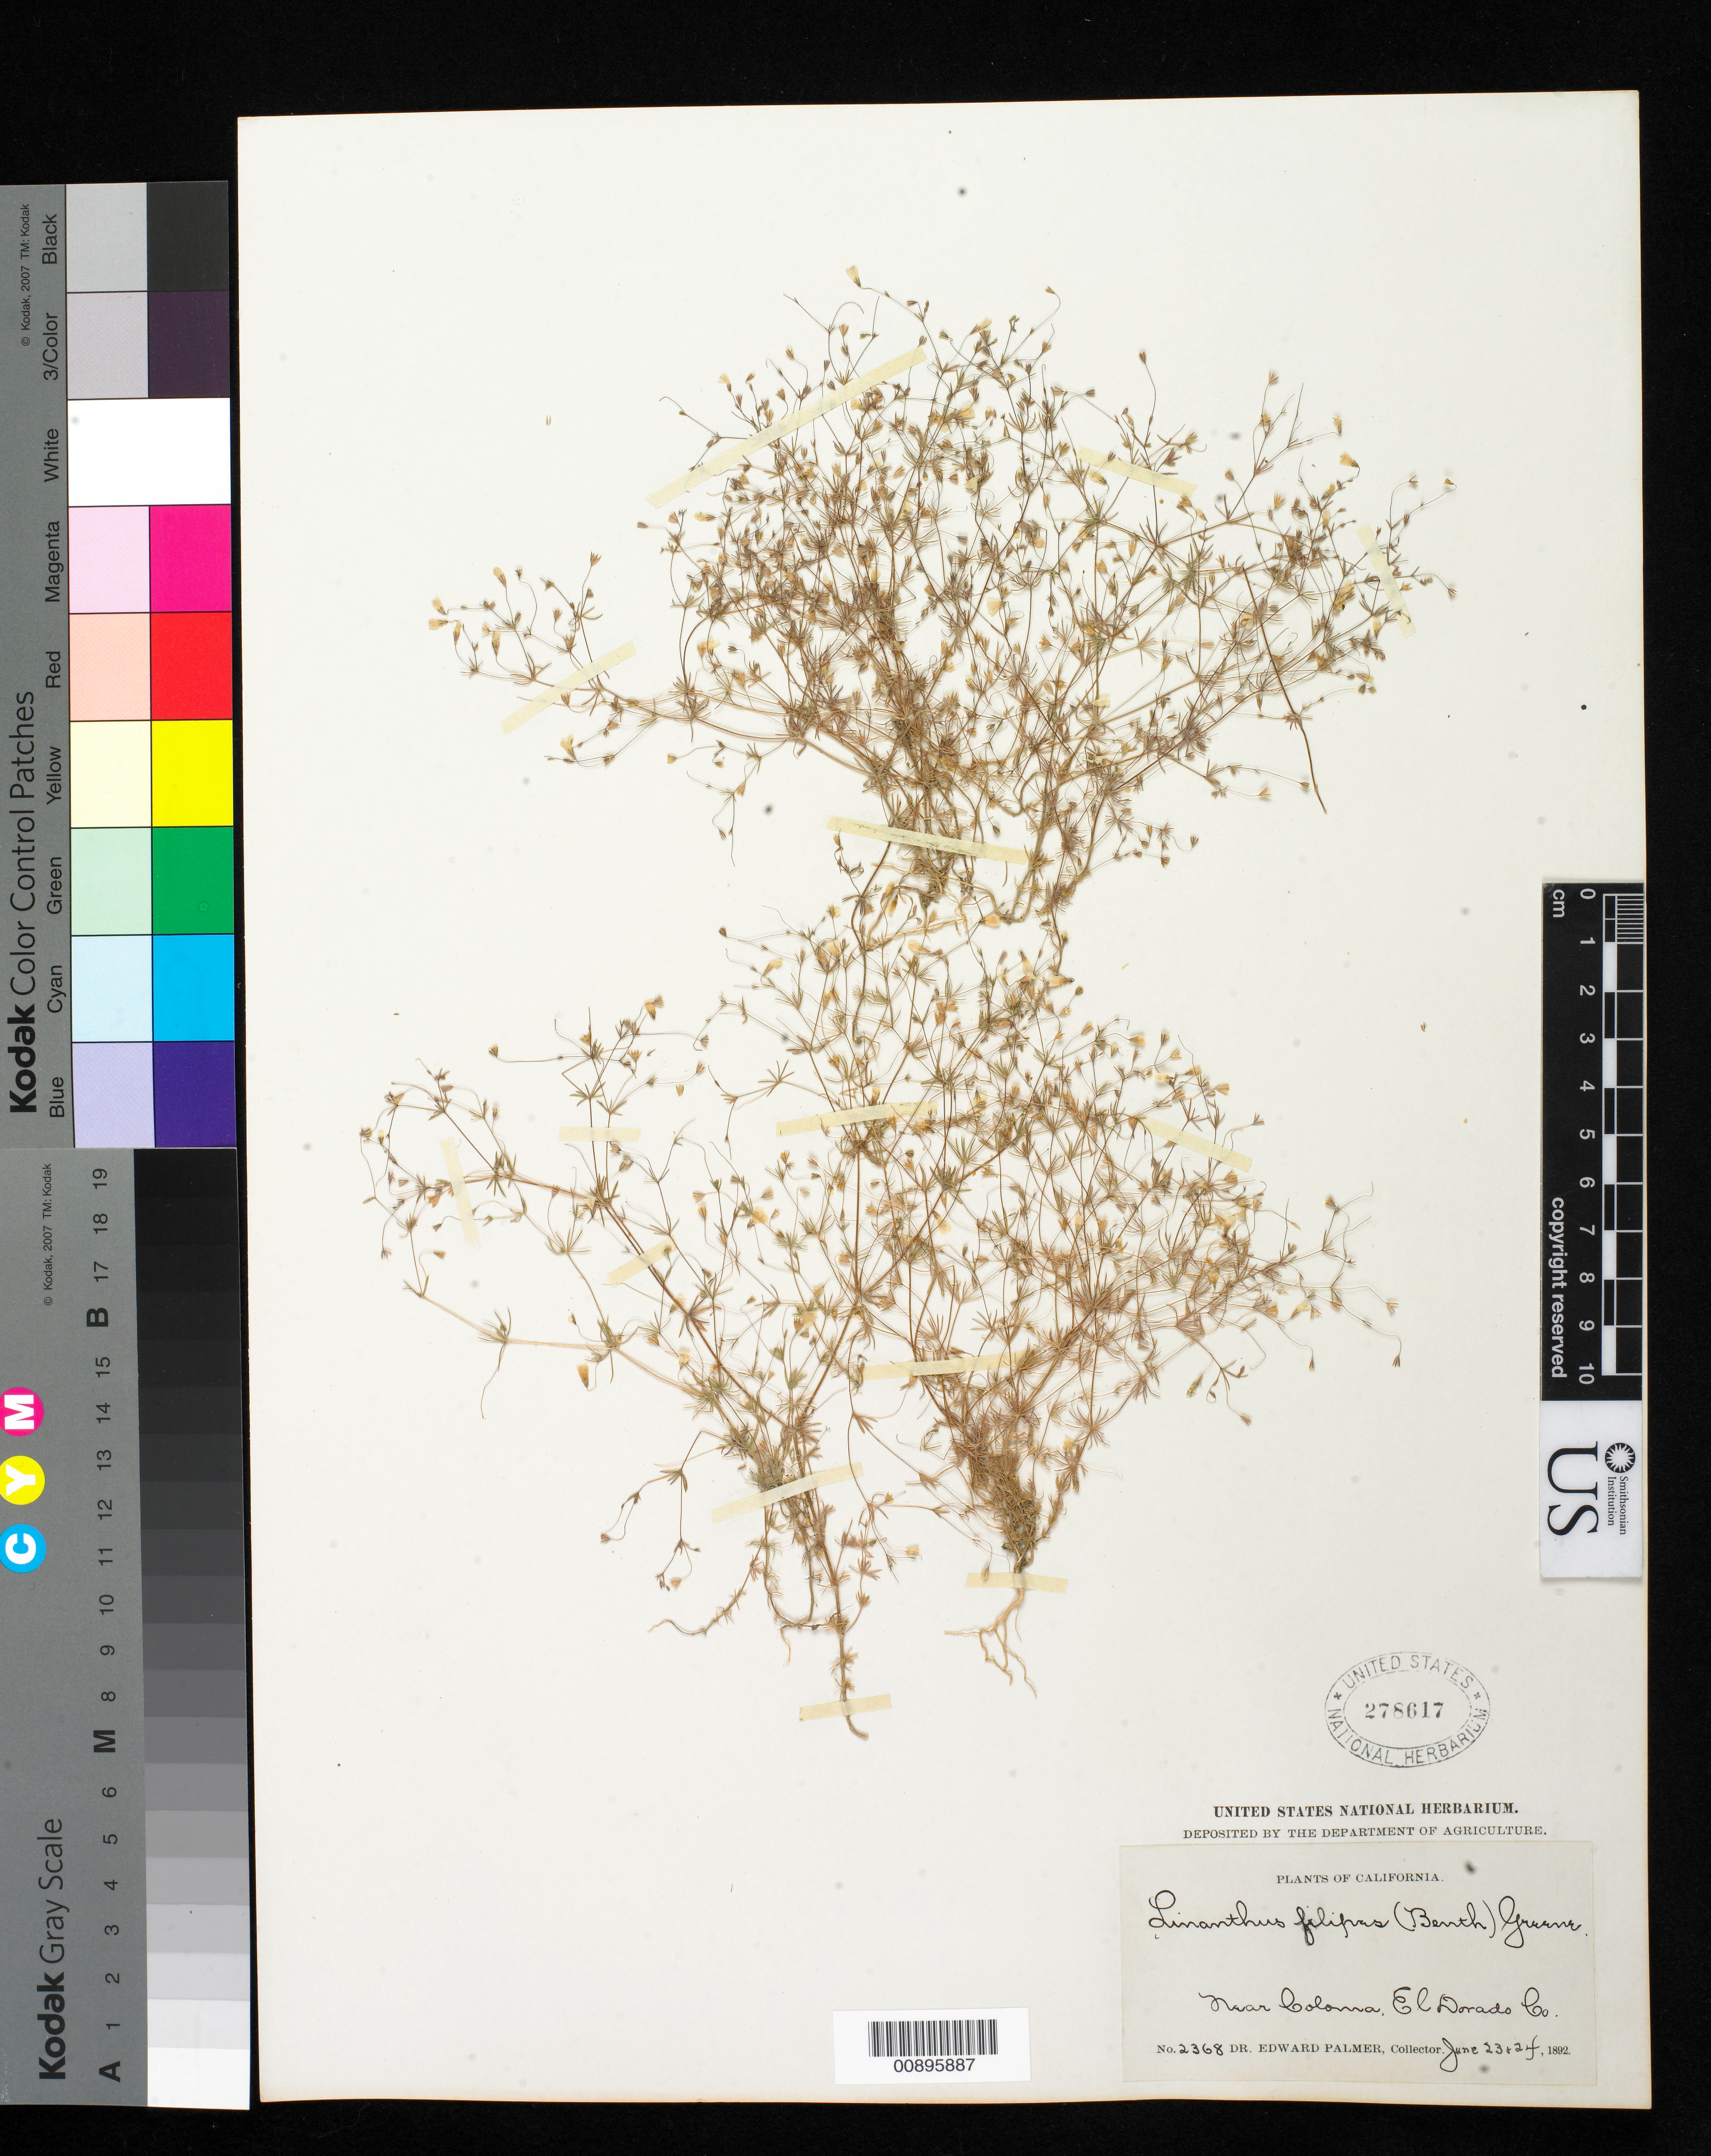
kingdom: Plantae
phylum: Tracheophyta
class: Magnoliopsida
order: Ericales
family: Polemoniaceae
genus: Leptosiphon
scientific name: Leptosiphon filipes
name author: (Benth.) J.M. Porter & L.A. Johnson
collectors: E. Palmer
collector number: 2368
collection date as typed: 23 Jun 1892 to 24 Jun 1892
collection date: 1892-06-23/1892-06-24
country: United States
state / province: California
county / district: El Dorado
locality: Near Coloma, El Dorado County, California.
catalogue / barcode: US 278617